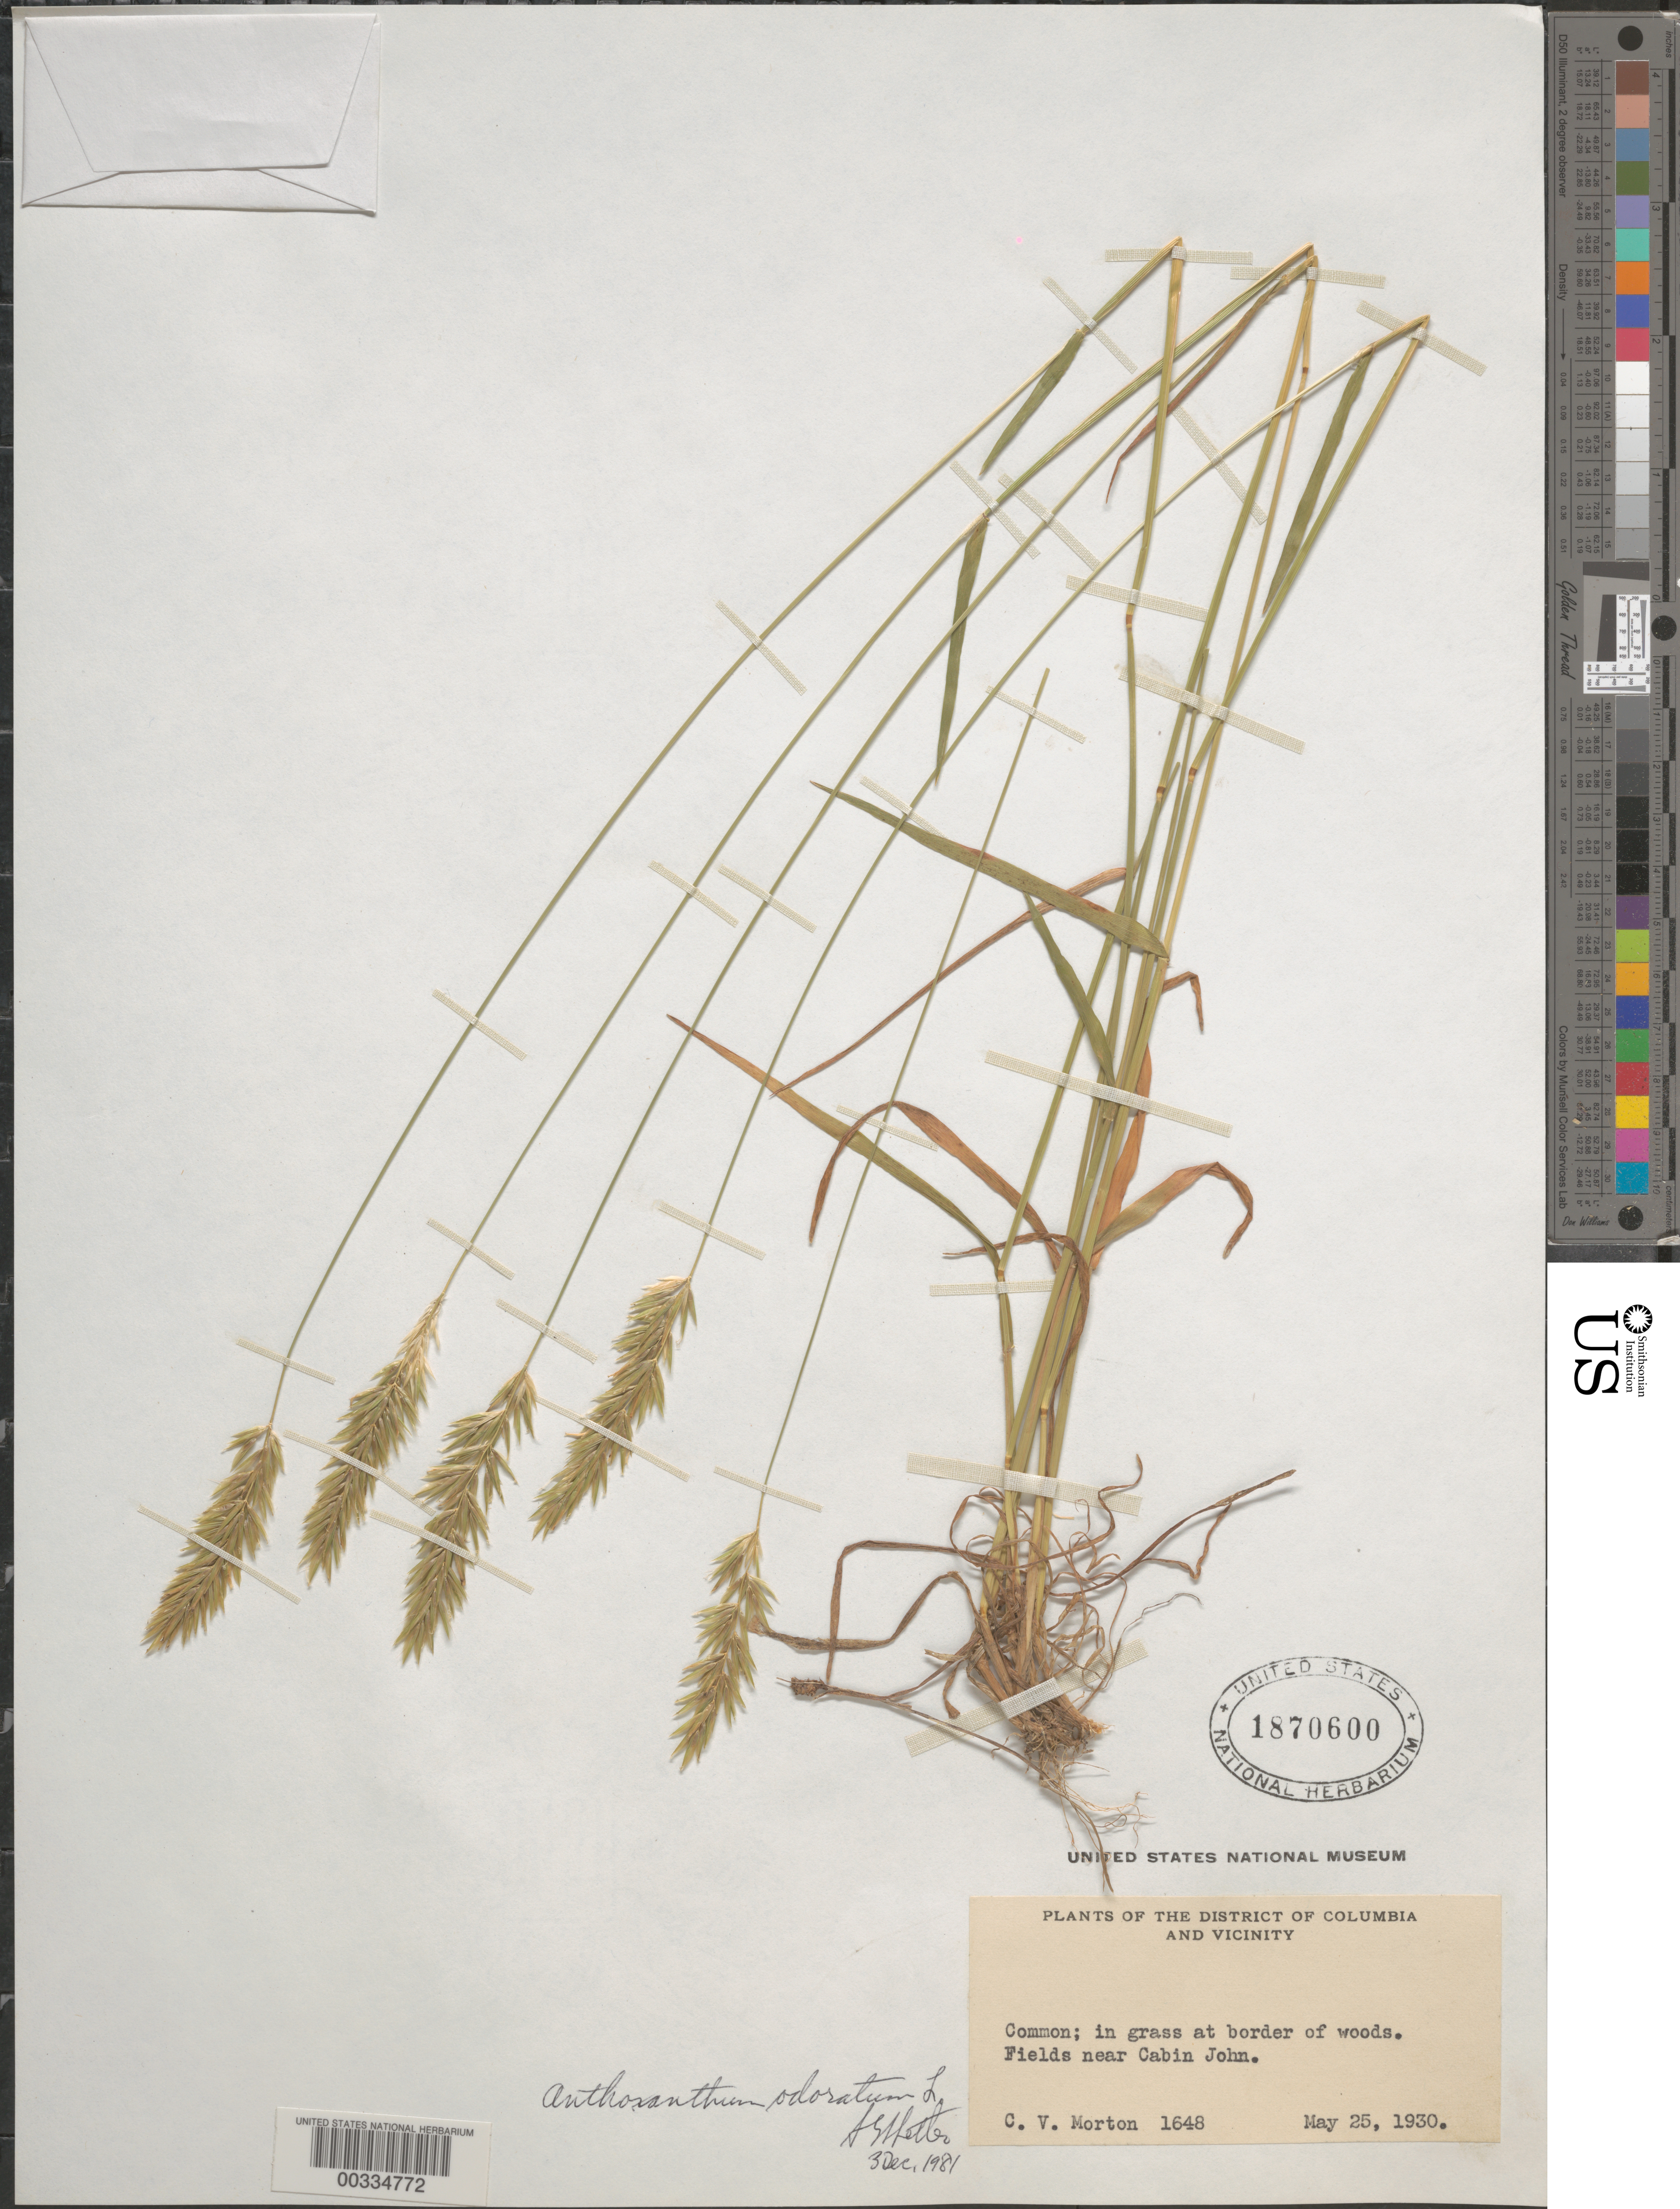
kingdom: Plantae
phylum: Tracheophyta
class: Liliopsida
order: Poales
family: Poaceae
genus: Anthoxanthum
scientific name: Anthoxanthum odoratum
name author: L.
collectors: C. V. Morton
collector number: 1648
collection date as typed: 25 May 1930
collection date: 1930-05-25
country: United States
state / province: Maryland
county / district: Montgomery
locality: Cabin John vicinity C. & O. Canal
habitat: In grass at border of woods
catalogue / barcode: US 1870600